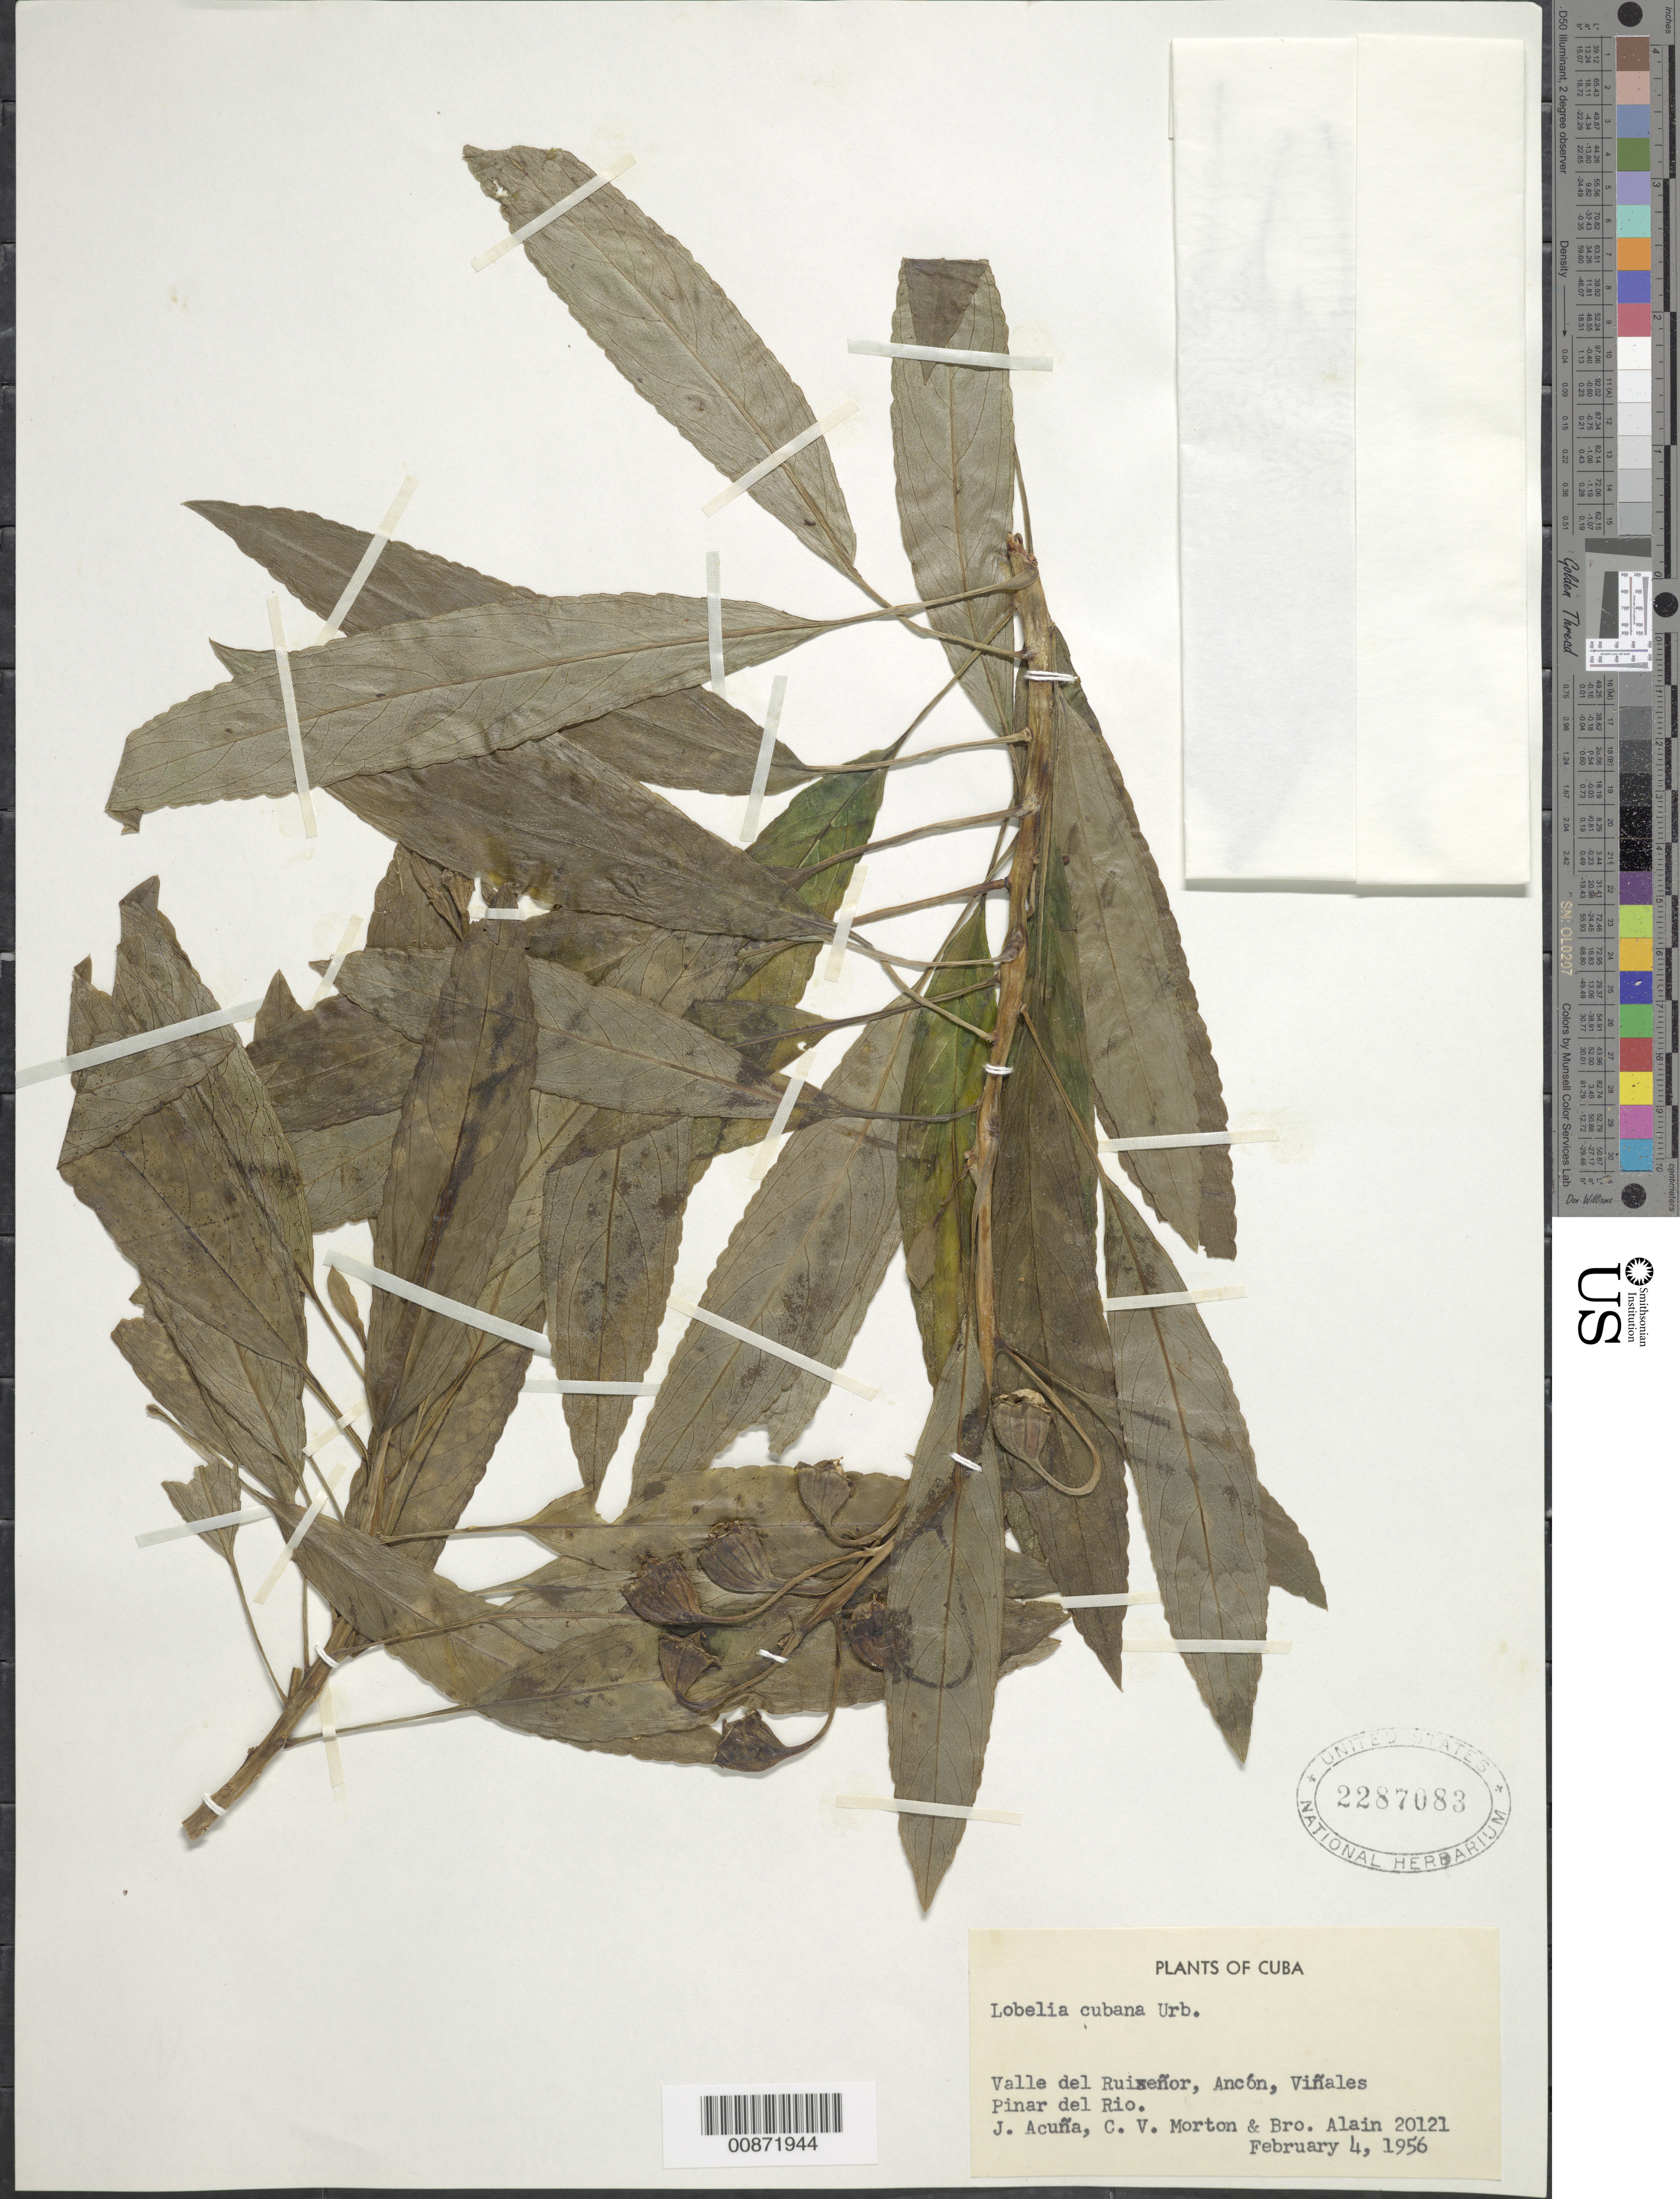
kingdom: Plantae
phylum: Tracheophyta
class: Magnoliopsida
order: Asterales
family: Campanulaceae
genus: Lobelia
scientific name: Lobelia cubana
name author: Urb.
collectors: J. Acuña, C. V. Morton & A. H. Liogier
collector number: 20121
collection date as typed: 04 Feb 1956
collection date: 1956-02-04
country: Cuba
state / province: Pinar del Río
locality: Valle del Ruiseñor, Ancón, Viñales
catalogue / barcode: US 2287083